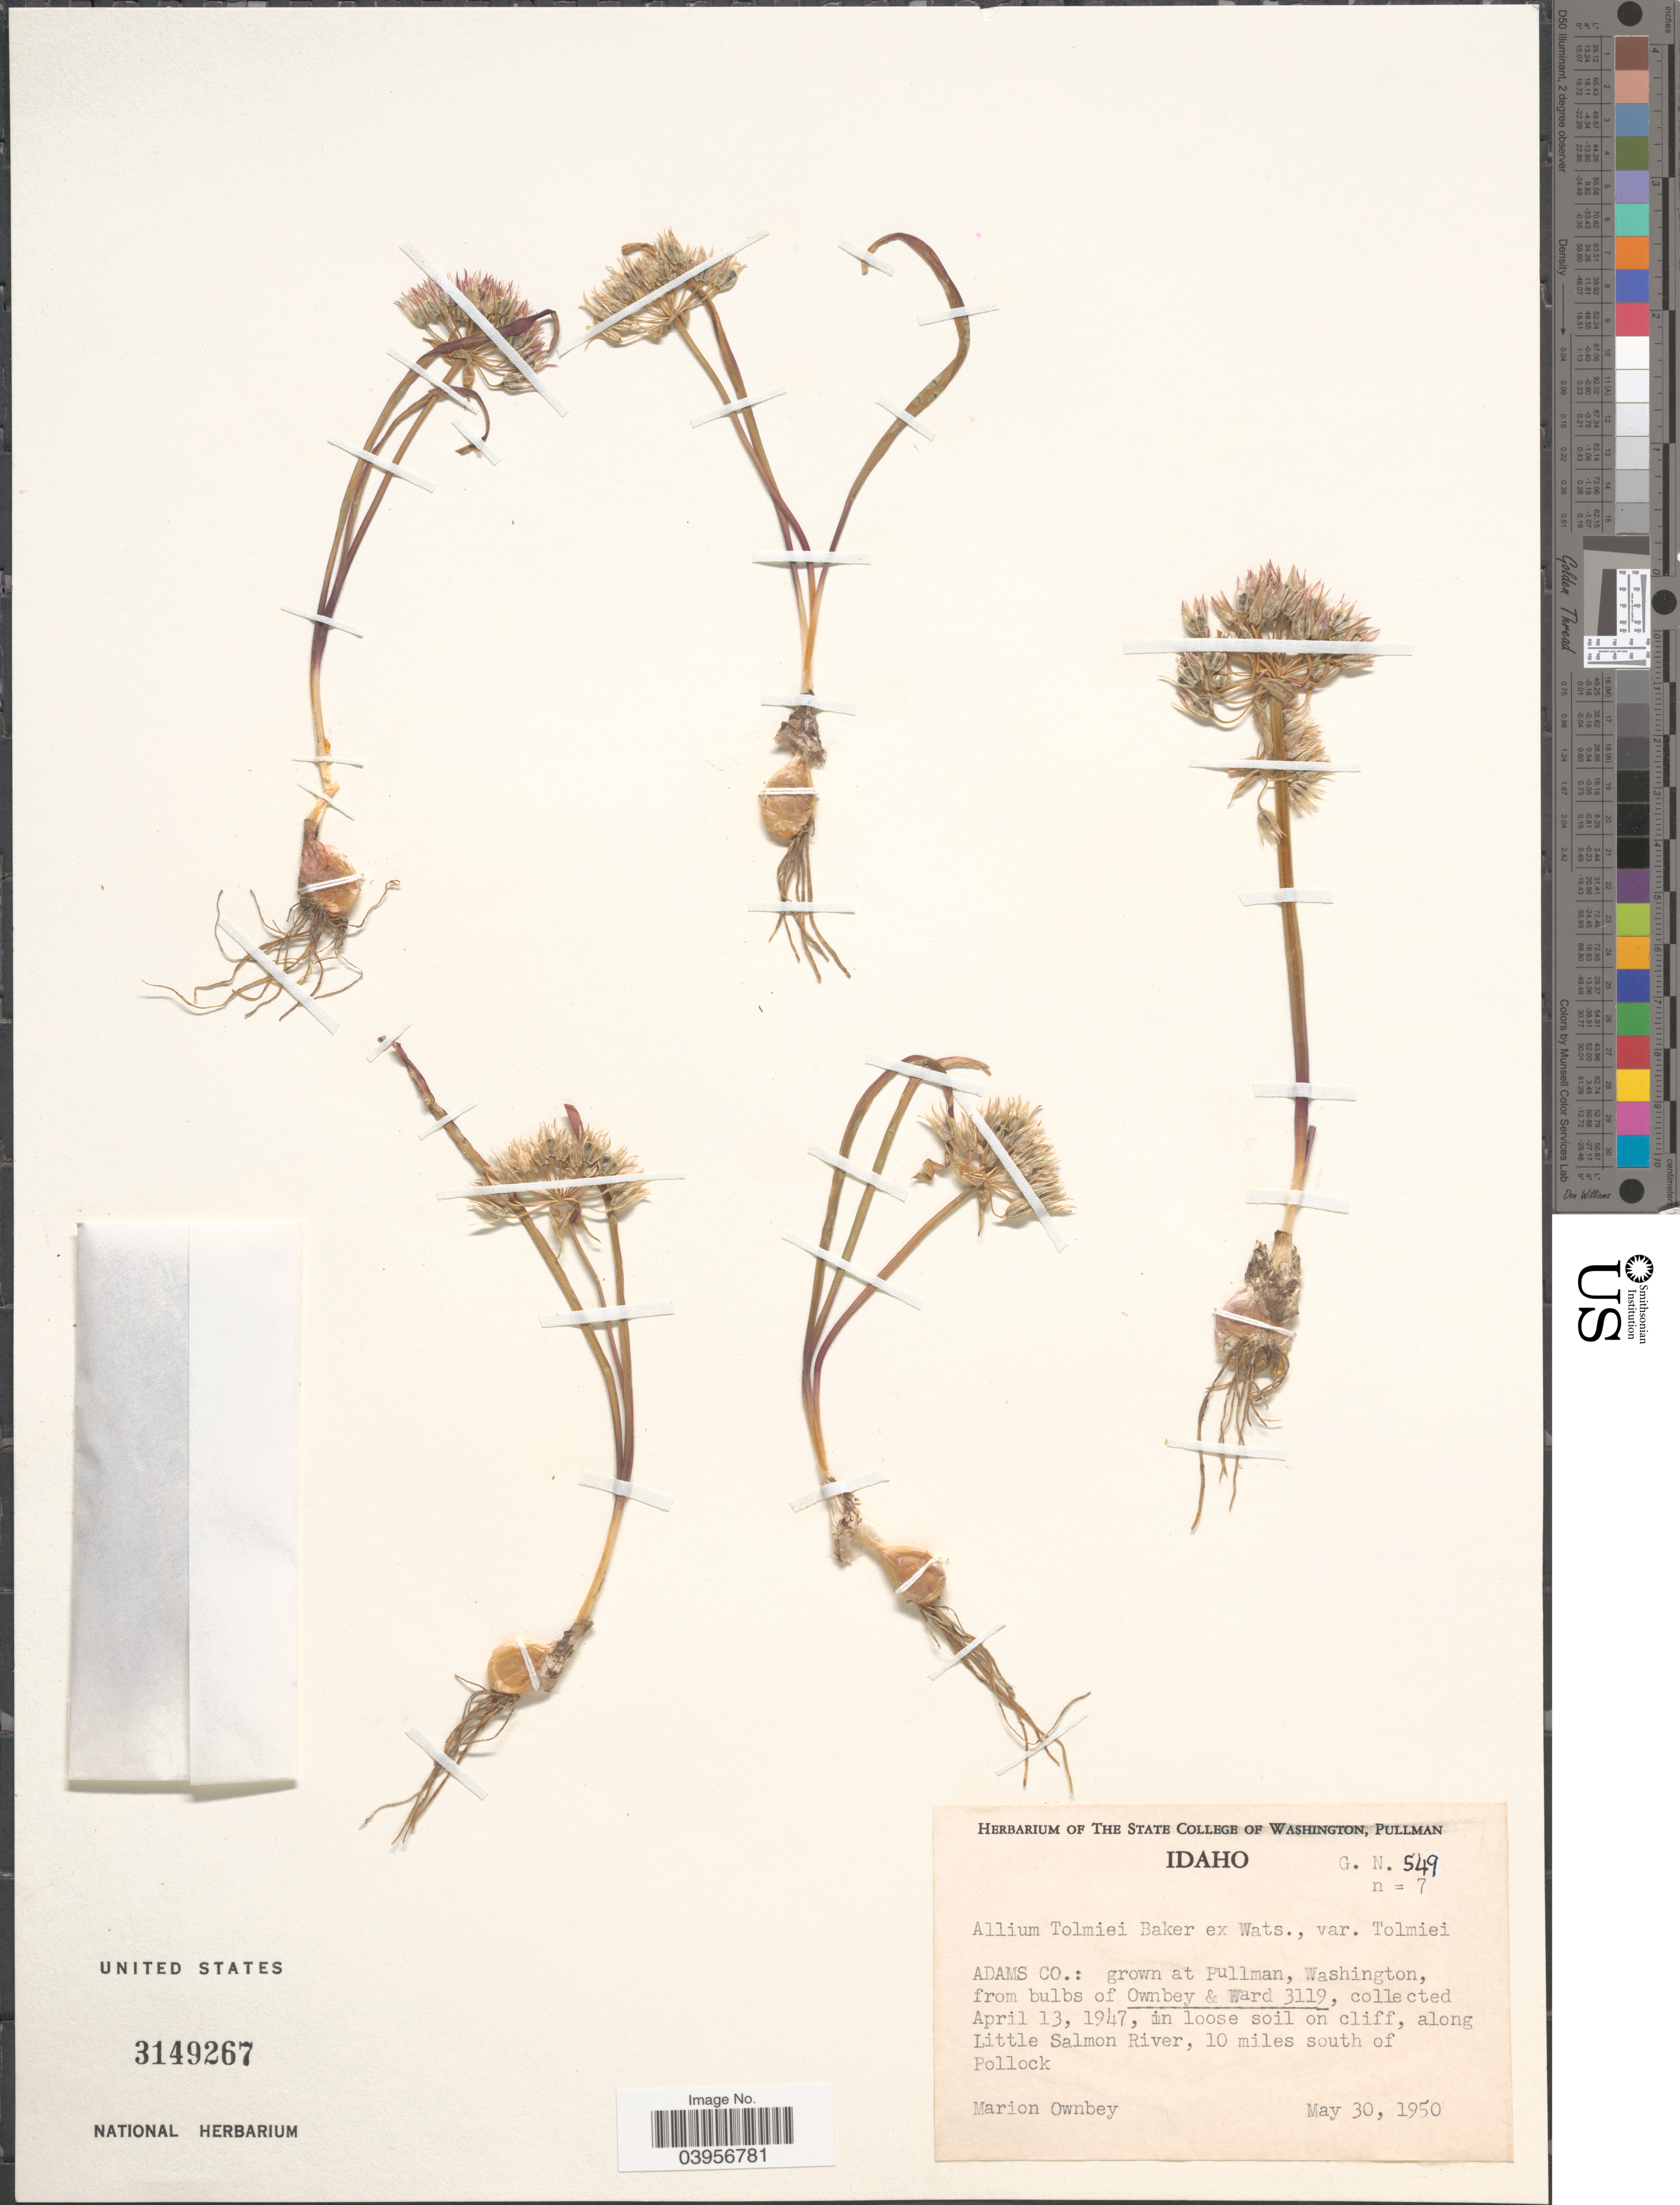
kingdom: Plantae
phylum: Tracheophyta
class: Liliopsida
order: Asparagales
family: Amaryllidaceae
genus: Allium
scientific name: Allium tolmiei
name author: Baker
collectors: M. Ownbey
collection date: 1950-05-30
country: United States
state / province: Idaho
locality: Adams Co.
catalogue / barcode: US 3149267